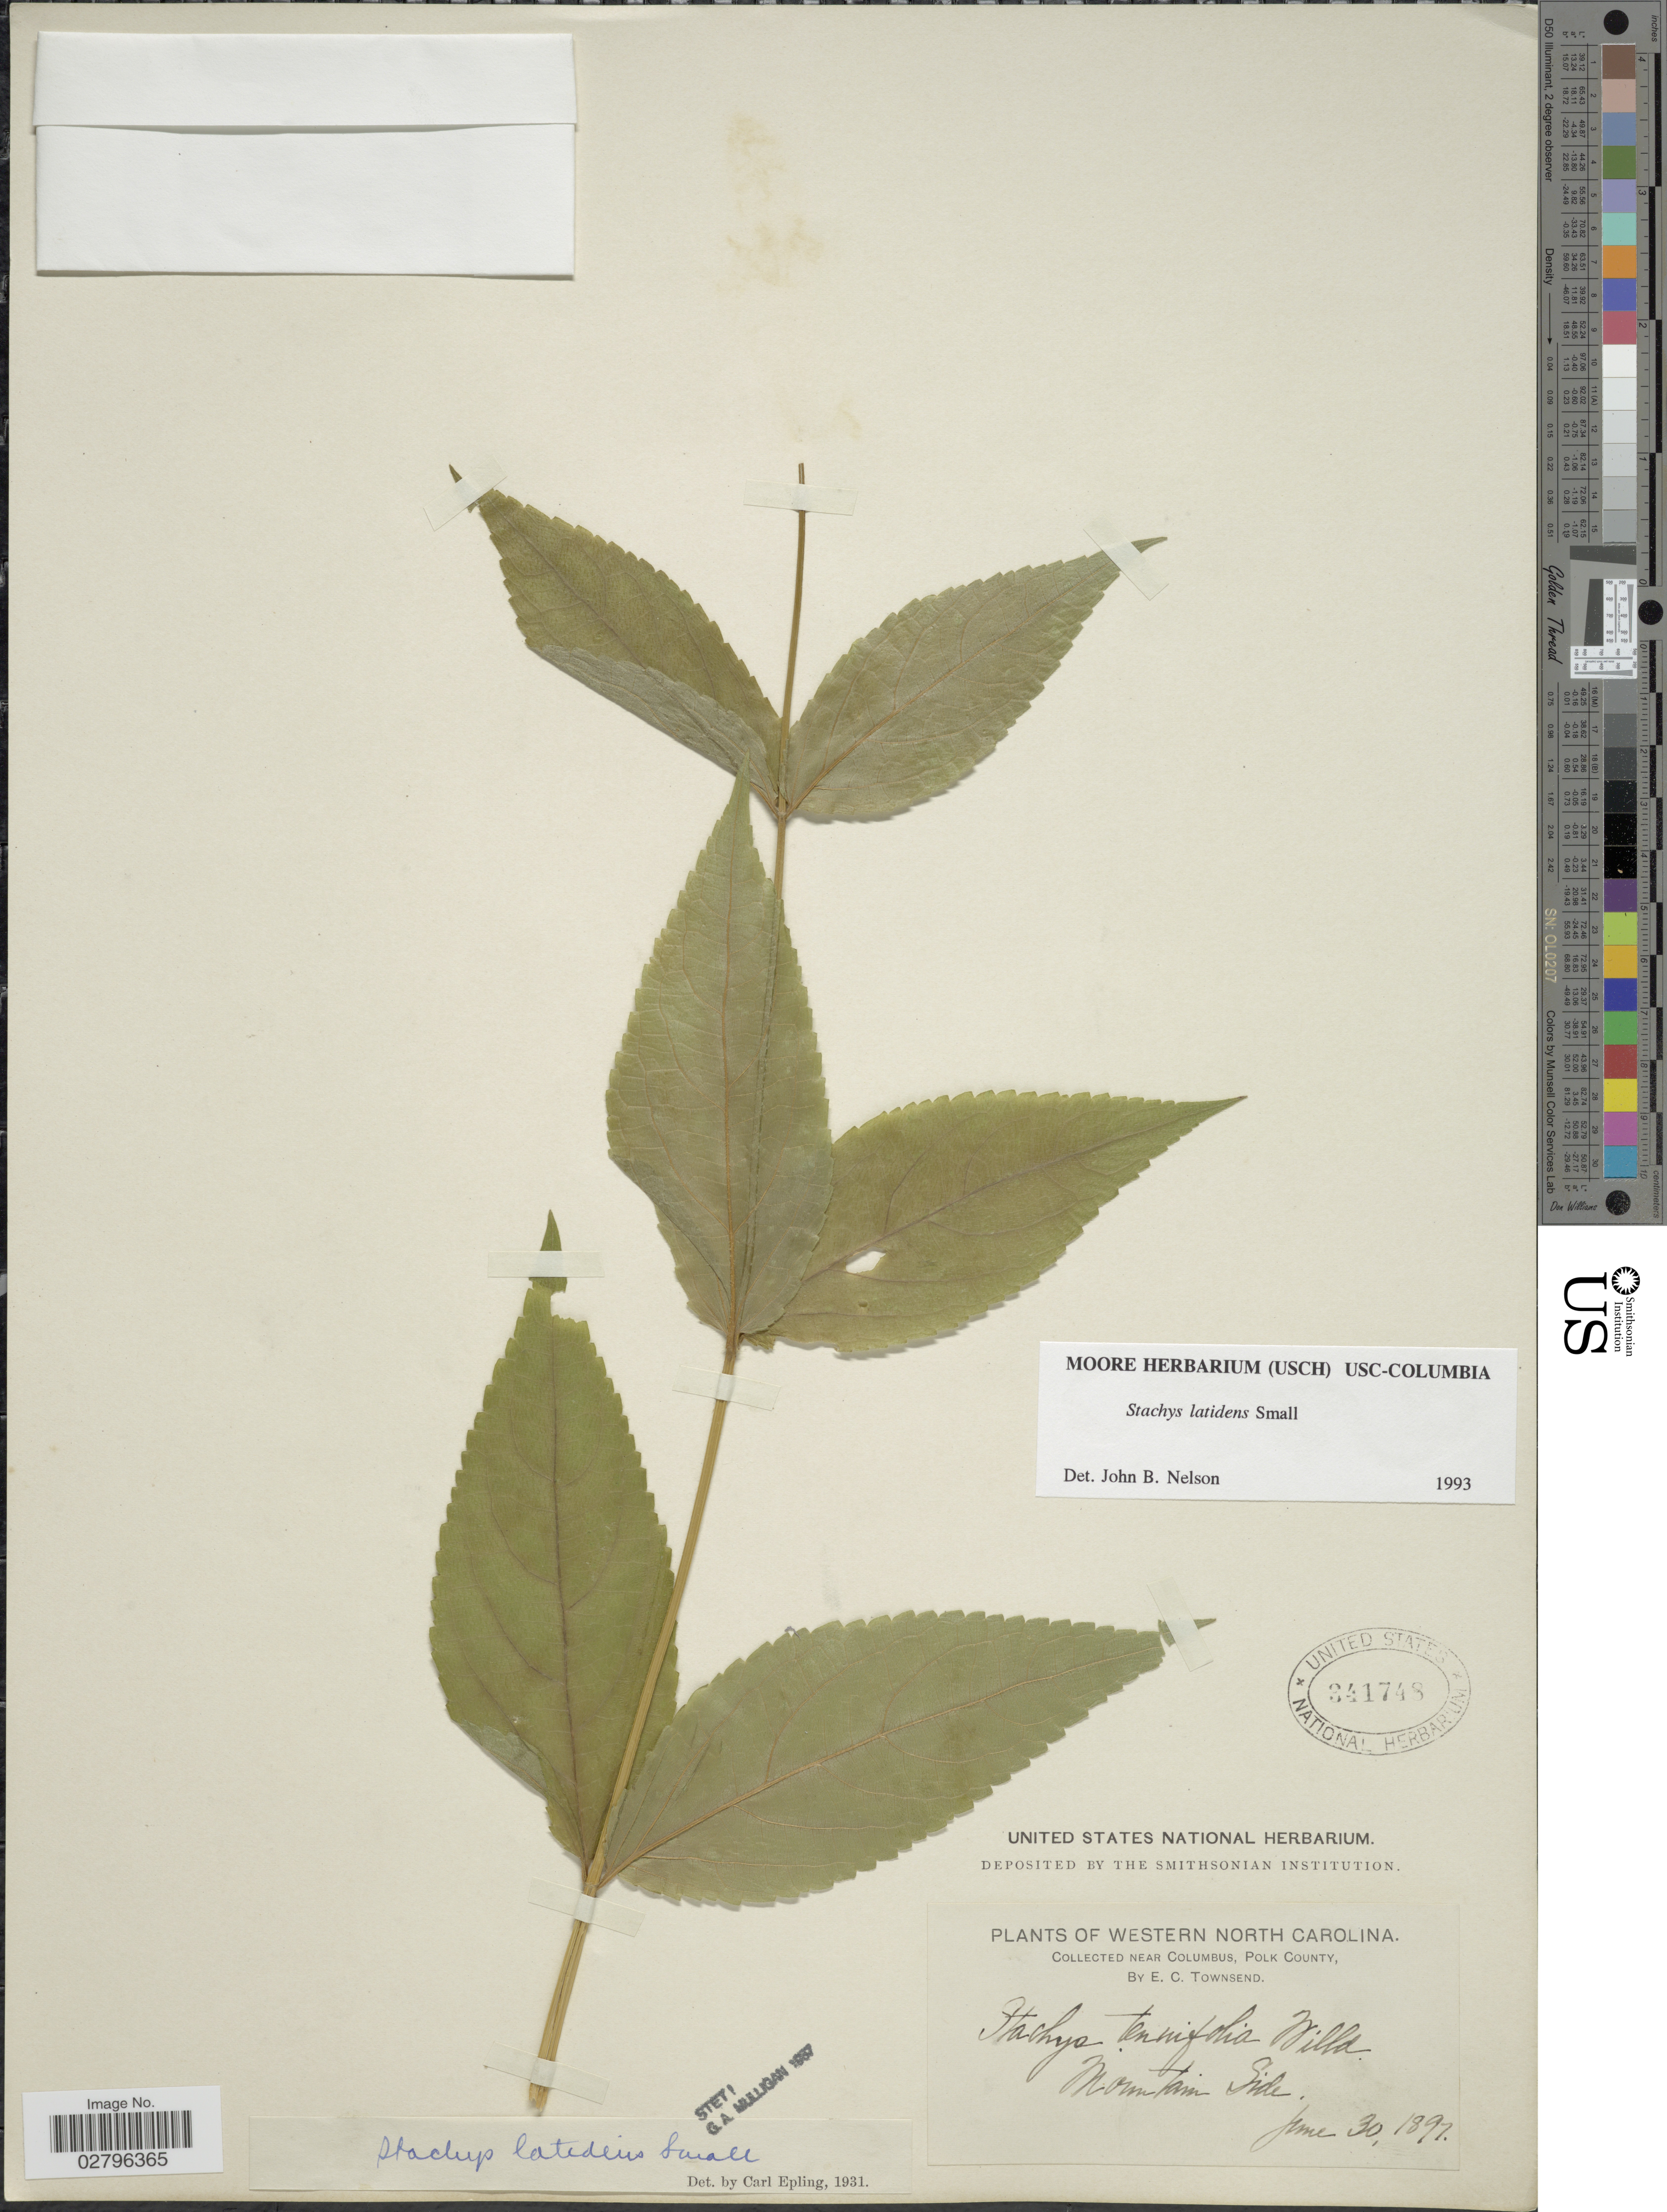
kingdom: Plantae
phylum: Tracheophyta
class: Magnoliopsida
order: Lamiales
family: Lamiaceae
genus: Stachys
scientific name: Stachys latidens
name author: Small in Britton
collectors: E. C. Townsend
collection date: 1897-06-30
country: United States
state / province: North Carolina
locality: Western North Carolina. Near Columbus, Polk County. Mountain side.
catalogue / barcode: US 341748